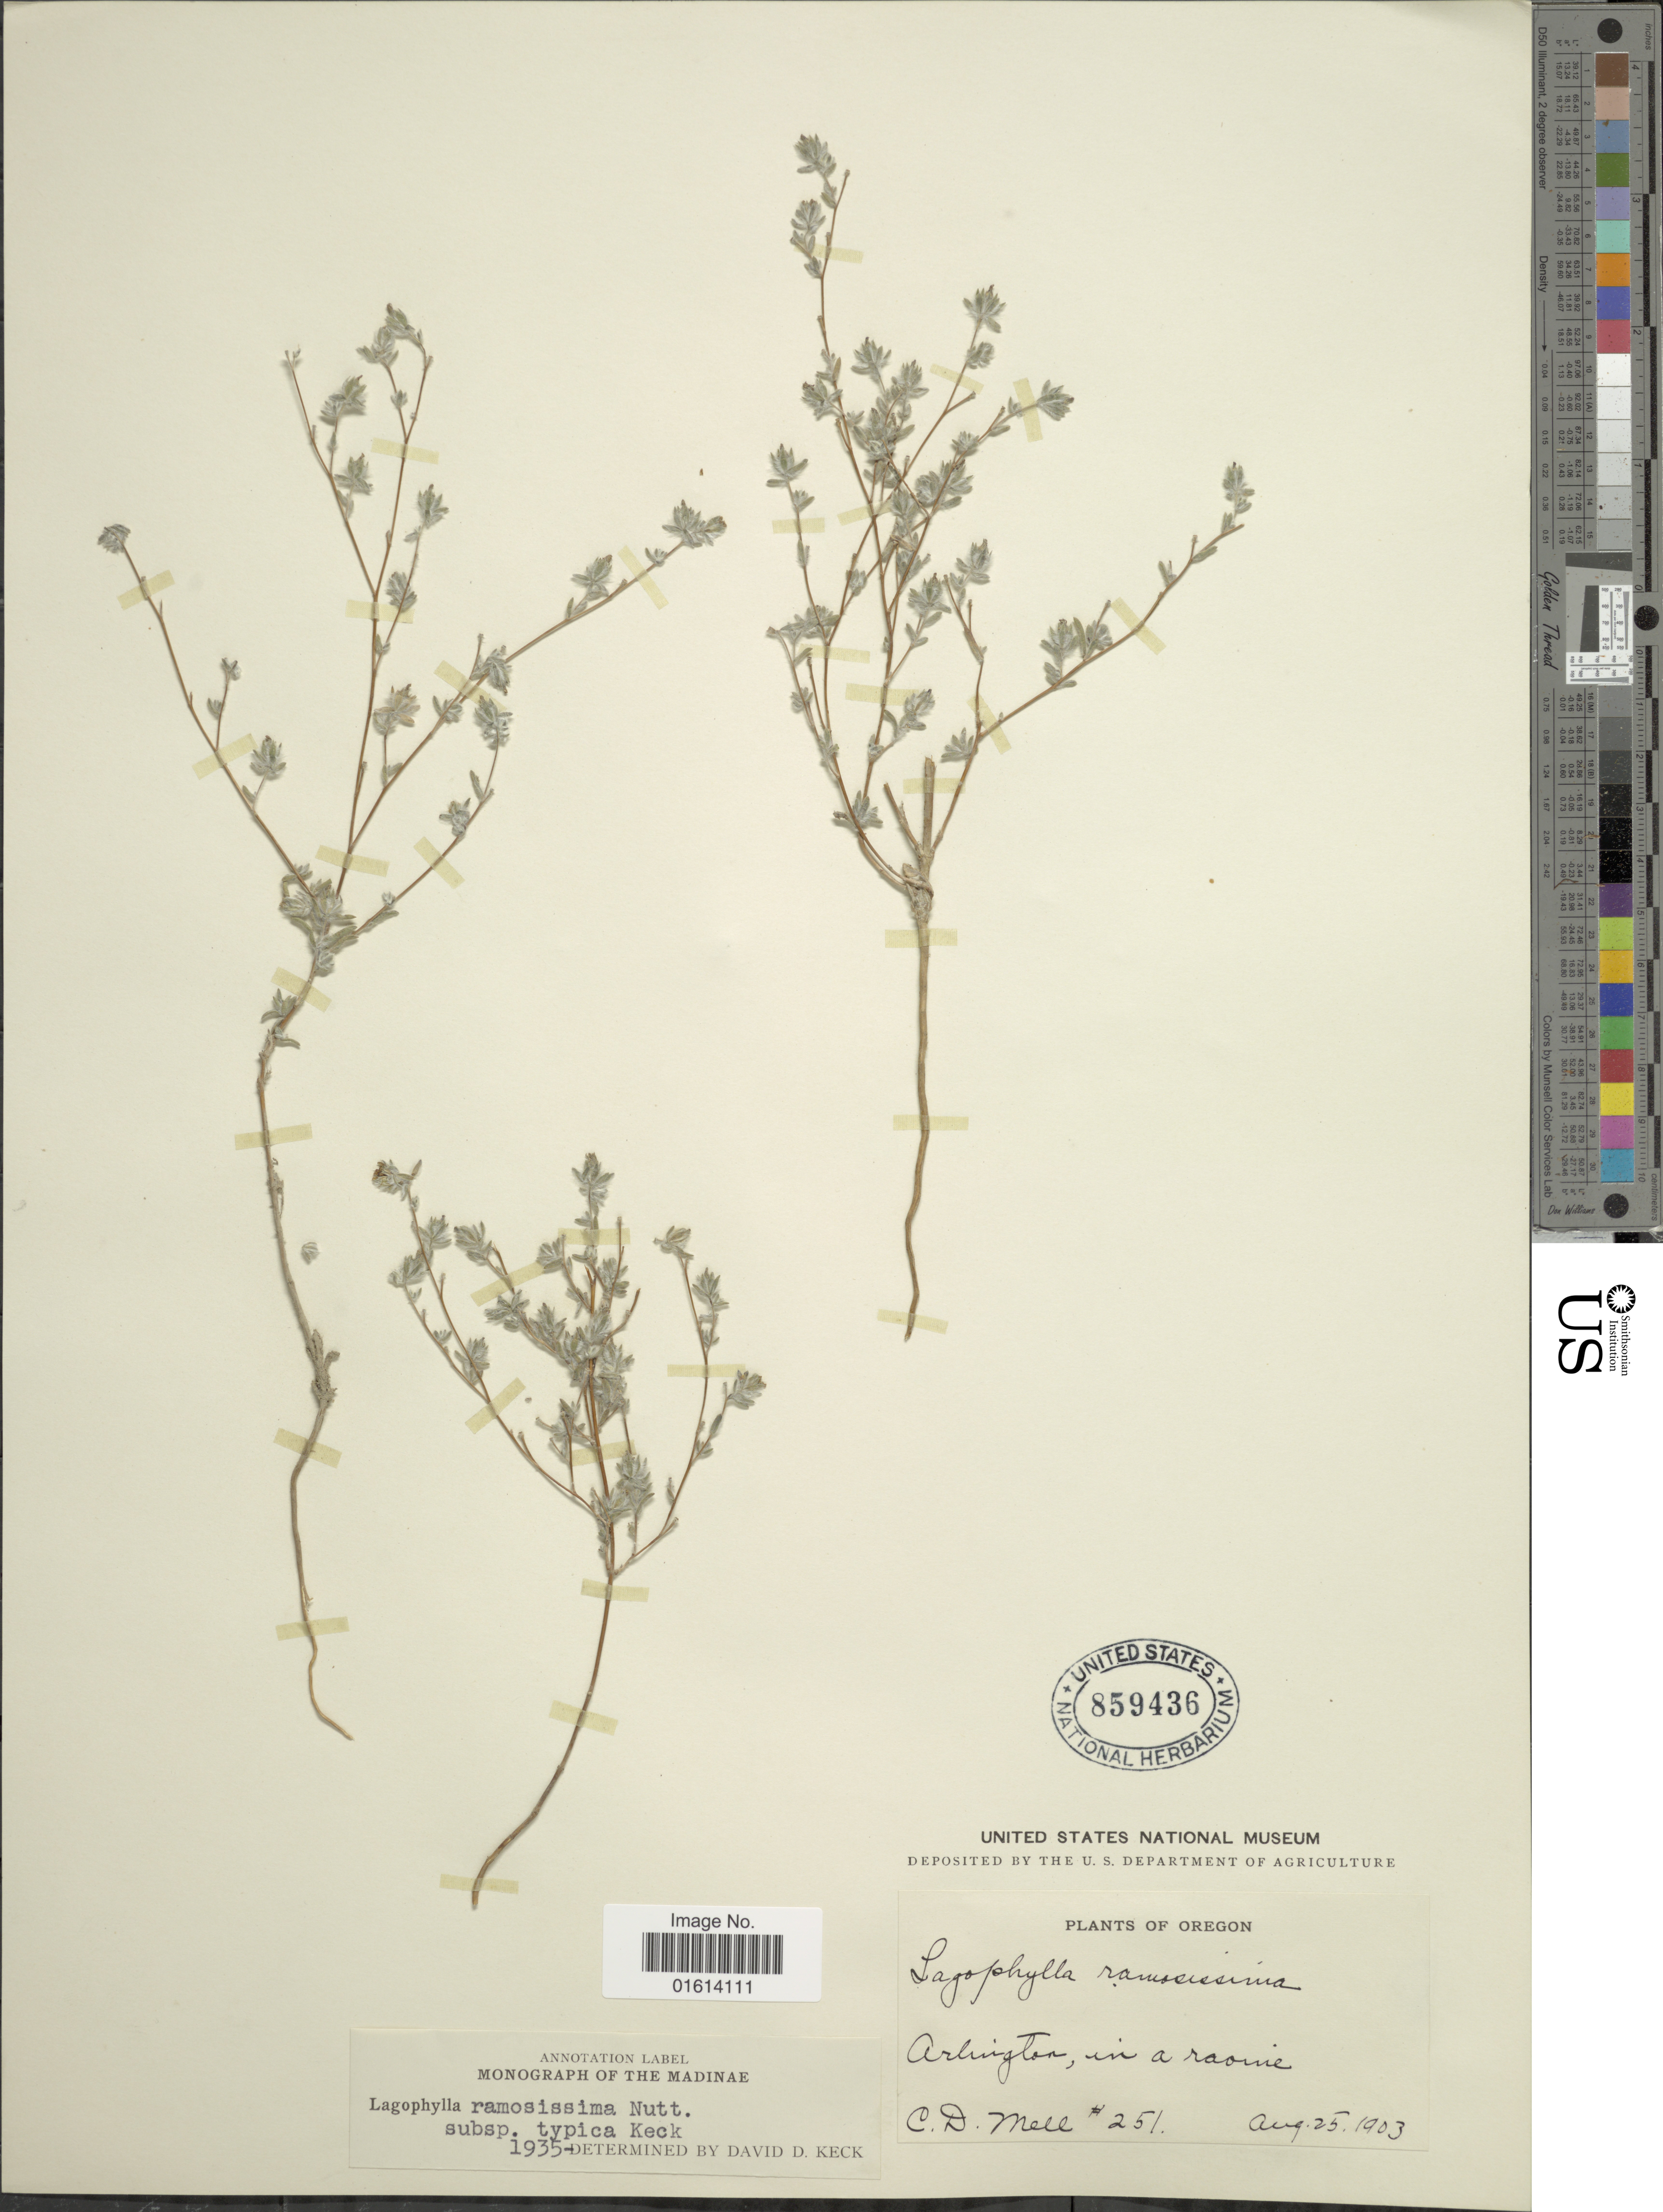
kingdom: Plantae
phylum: Tracheophyta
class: Magnoliopsida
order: Asterales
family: Asteraceae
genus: Lagophylla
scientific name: Lagophylla ramosissima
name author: Nutt.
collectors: C. D. Mell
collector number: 251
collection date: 1903-08-25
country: United States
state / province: Oregon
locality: Arlington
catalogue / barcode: US 859436